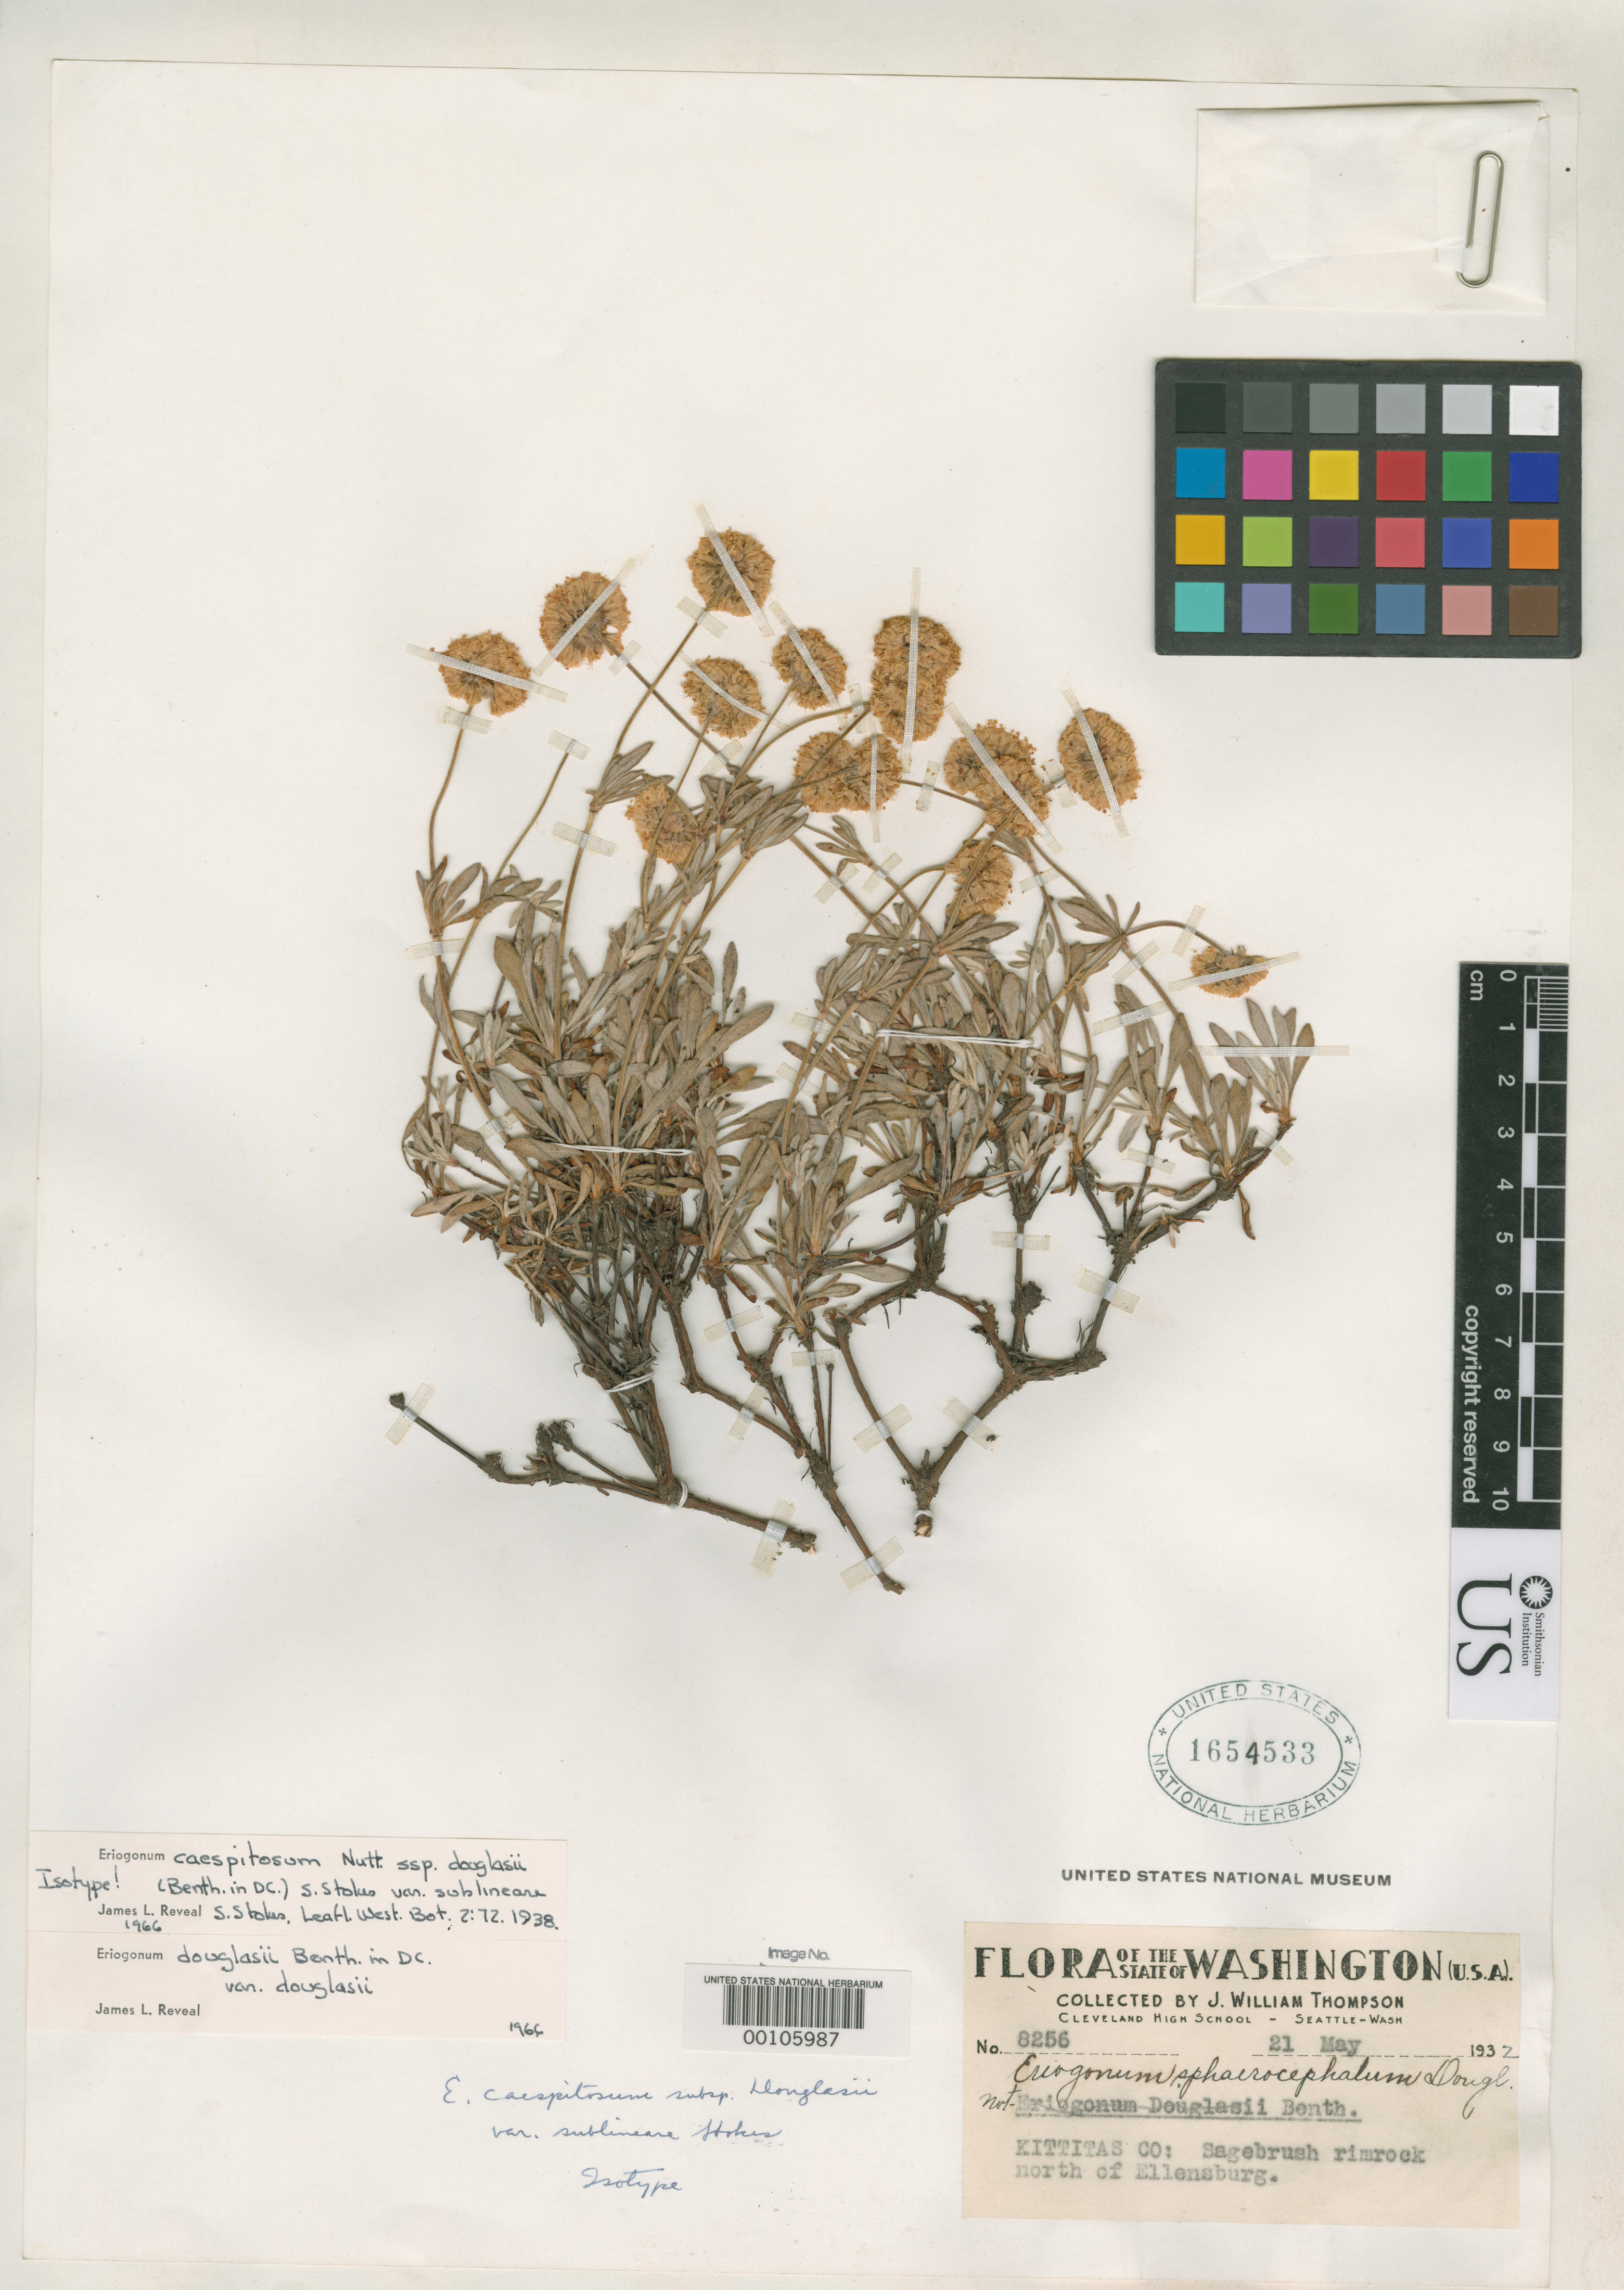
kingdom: Plantae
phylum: Tracheophyta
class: Magnoliopsida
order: Caryophyllales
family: Polygonaceae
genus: Eriogonum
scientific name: Eriogonum caespitosum subsp. douglasii var. sublineare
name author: S. Stokes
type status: Isotype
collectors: J. W. Thompson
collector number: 8256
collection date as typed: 21 May 1932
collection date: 1932-05-21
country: United States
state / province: Washington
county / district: Kittitas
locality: Rattlesnake Hills north of Ellensburg.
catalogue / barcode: US 1654533